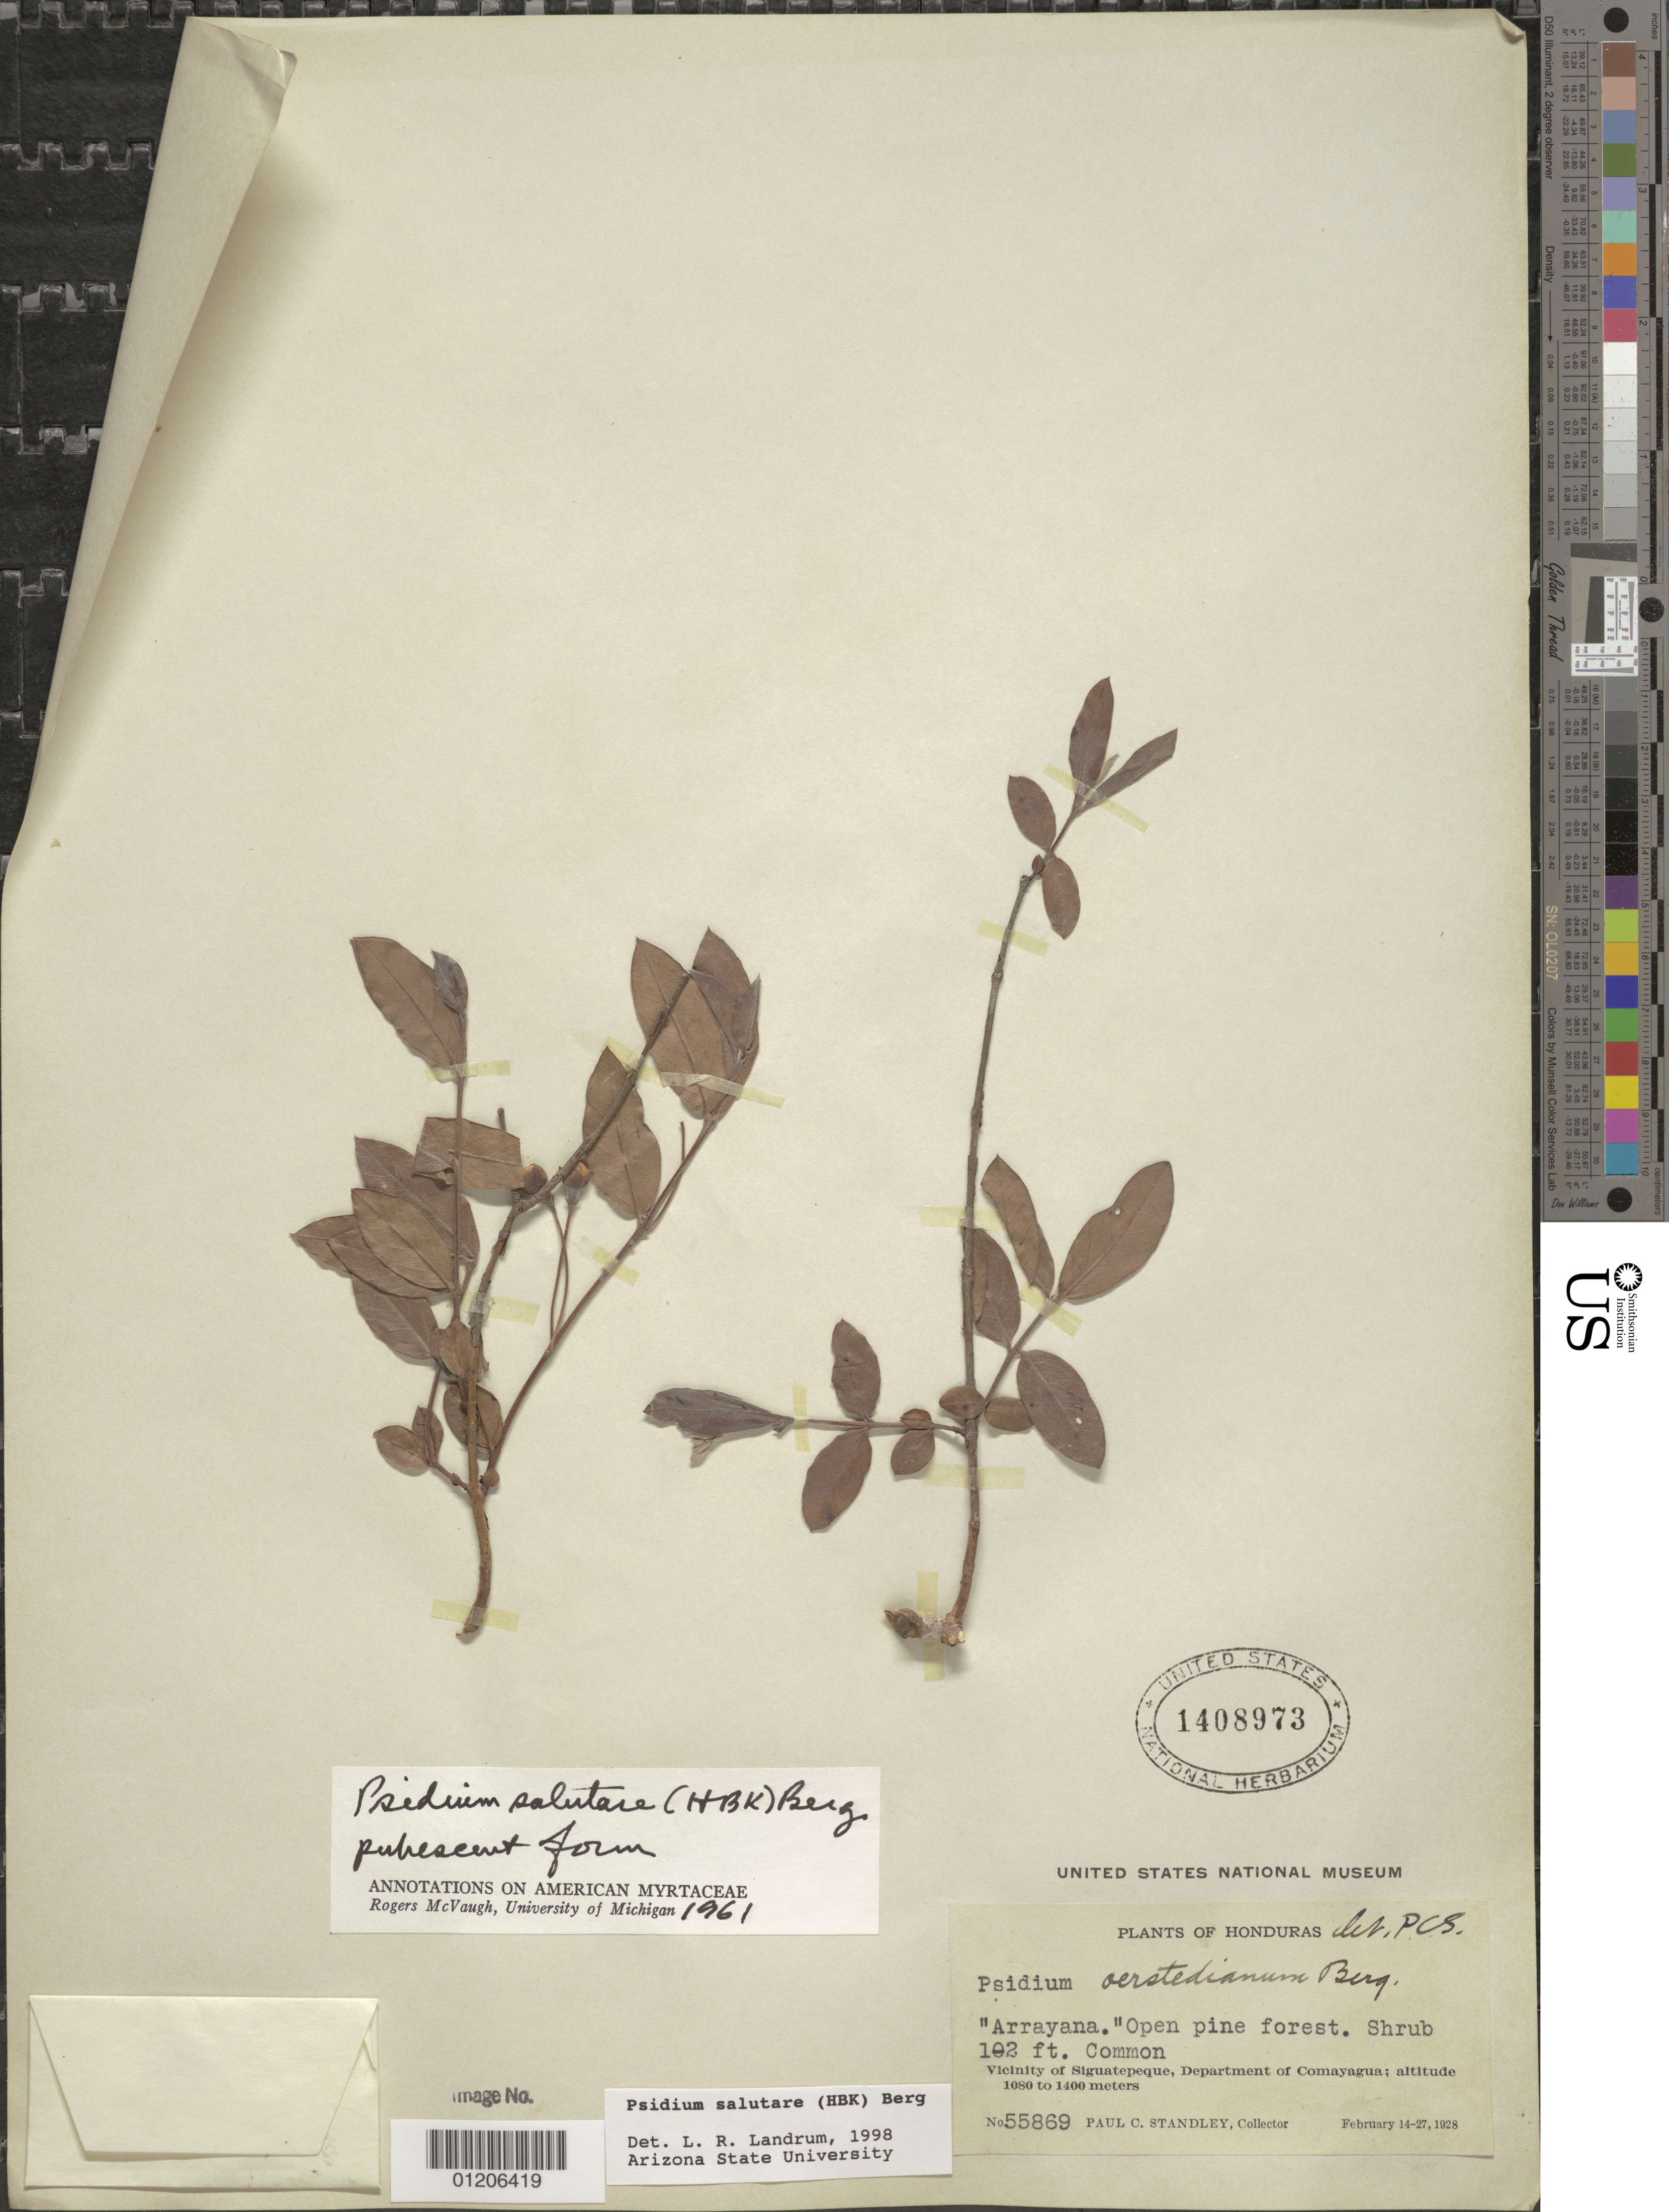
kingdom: Plantae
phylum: Tracheophyta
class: Magnoliopsida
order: Myrtales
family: Myrtaceae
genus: Psidium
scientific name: Psidium salutare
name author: (Kunth) O. Berg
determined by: Landrum, L. R.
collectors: P. C. Standley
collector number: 55869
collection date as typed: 14 Feb 1928 to 27 Feb 1928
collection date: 1928-02-14/1928-02-27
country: Honduras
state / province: Comayagua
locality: Vicinity of Siguatepeque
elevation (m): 1080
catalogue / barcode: US 1408973